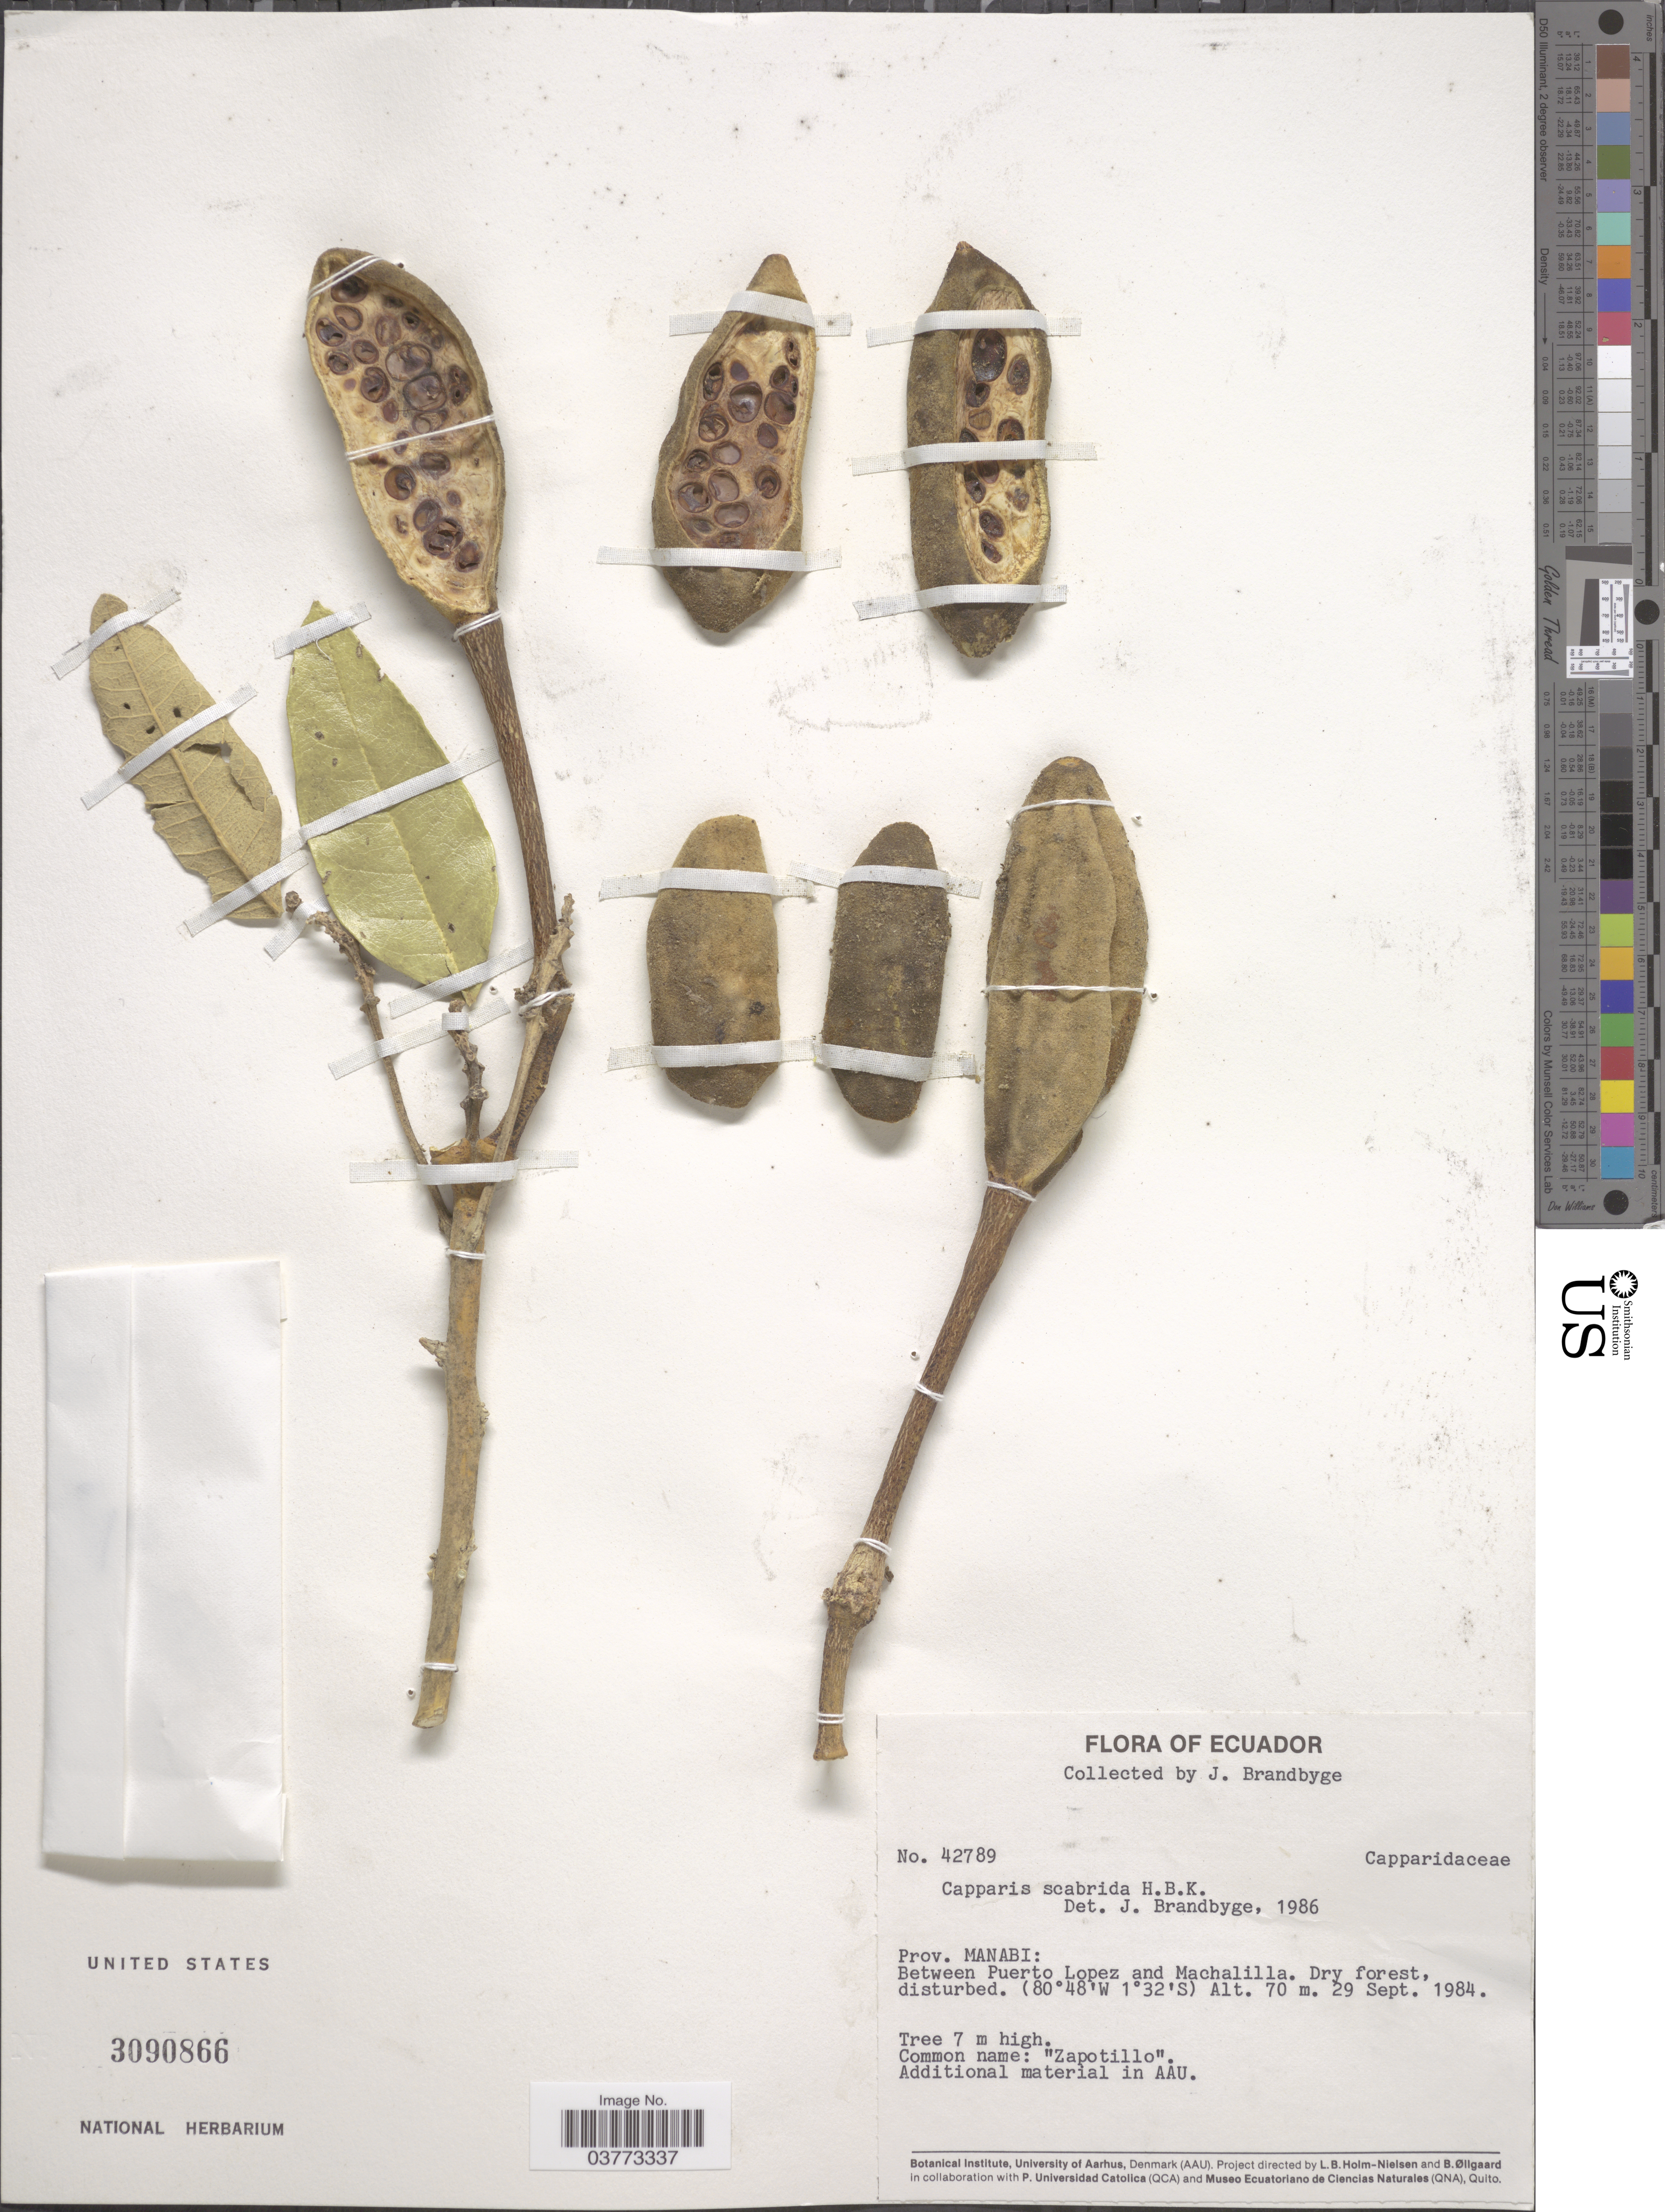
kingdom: Plantae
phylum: Tracheophyta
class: Magnoliopsida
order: Brassicales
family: Capparaceae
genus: Colicodendron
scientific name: Colicodendron angulatum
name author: (Ruiz & Pav. ex DC.) Hutch.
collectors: J. Brandbyge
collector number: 42789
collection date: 1984-09-29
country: Ecuador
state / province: Manabí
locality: Between Puerto Lopez and Machalilla.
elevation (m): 70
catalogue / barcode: US 3090866